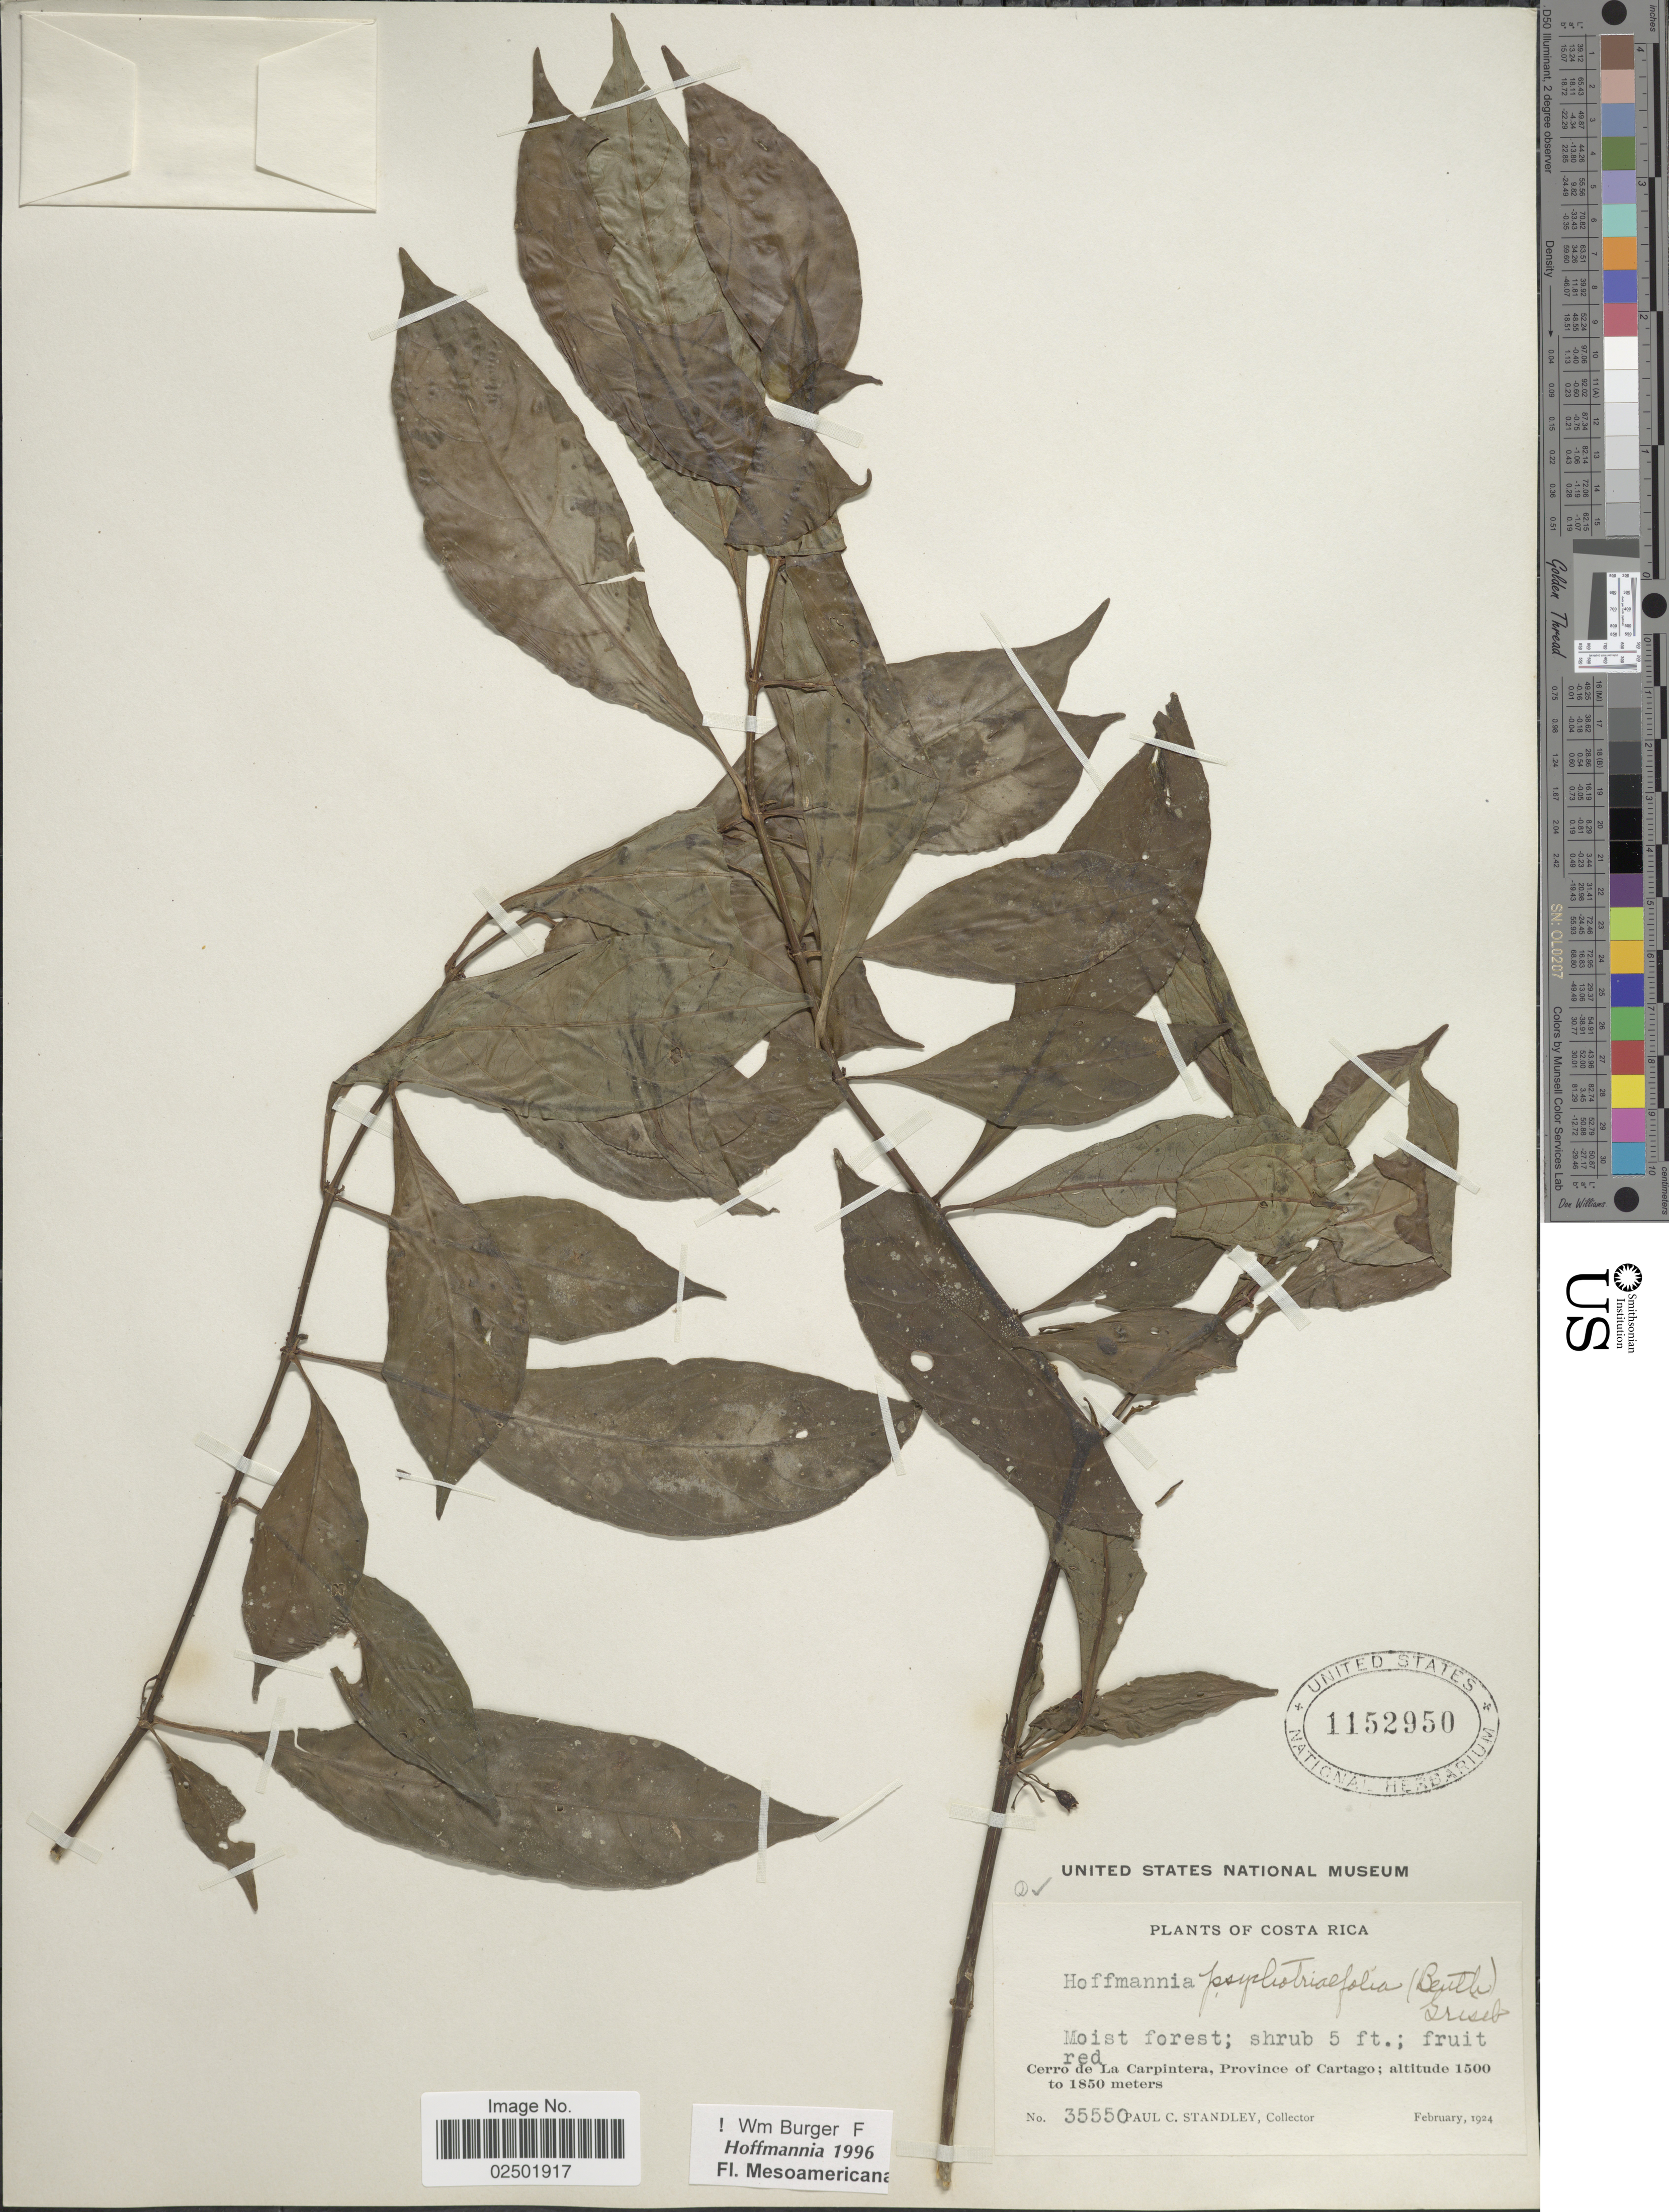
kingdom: Plantae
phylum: Tracheophyta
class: Magnoliopsida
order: Gentianales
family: Rubiaceae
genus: Hoffmannia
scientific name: Hoffmannia psychotriifolia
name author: (Benth.) Griseb.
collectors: P. C. Standley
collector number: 35550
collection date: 1924-02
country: Costa Rica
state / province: Cartago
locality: Cerro de La Carpintera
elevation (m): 1500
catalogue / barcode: US 1152950